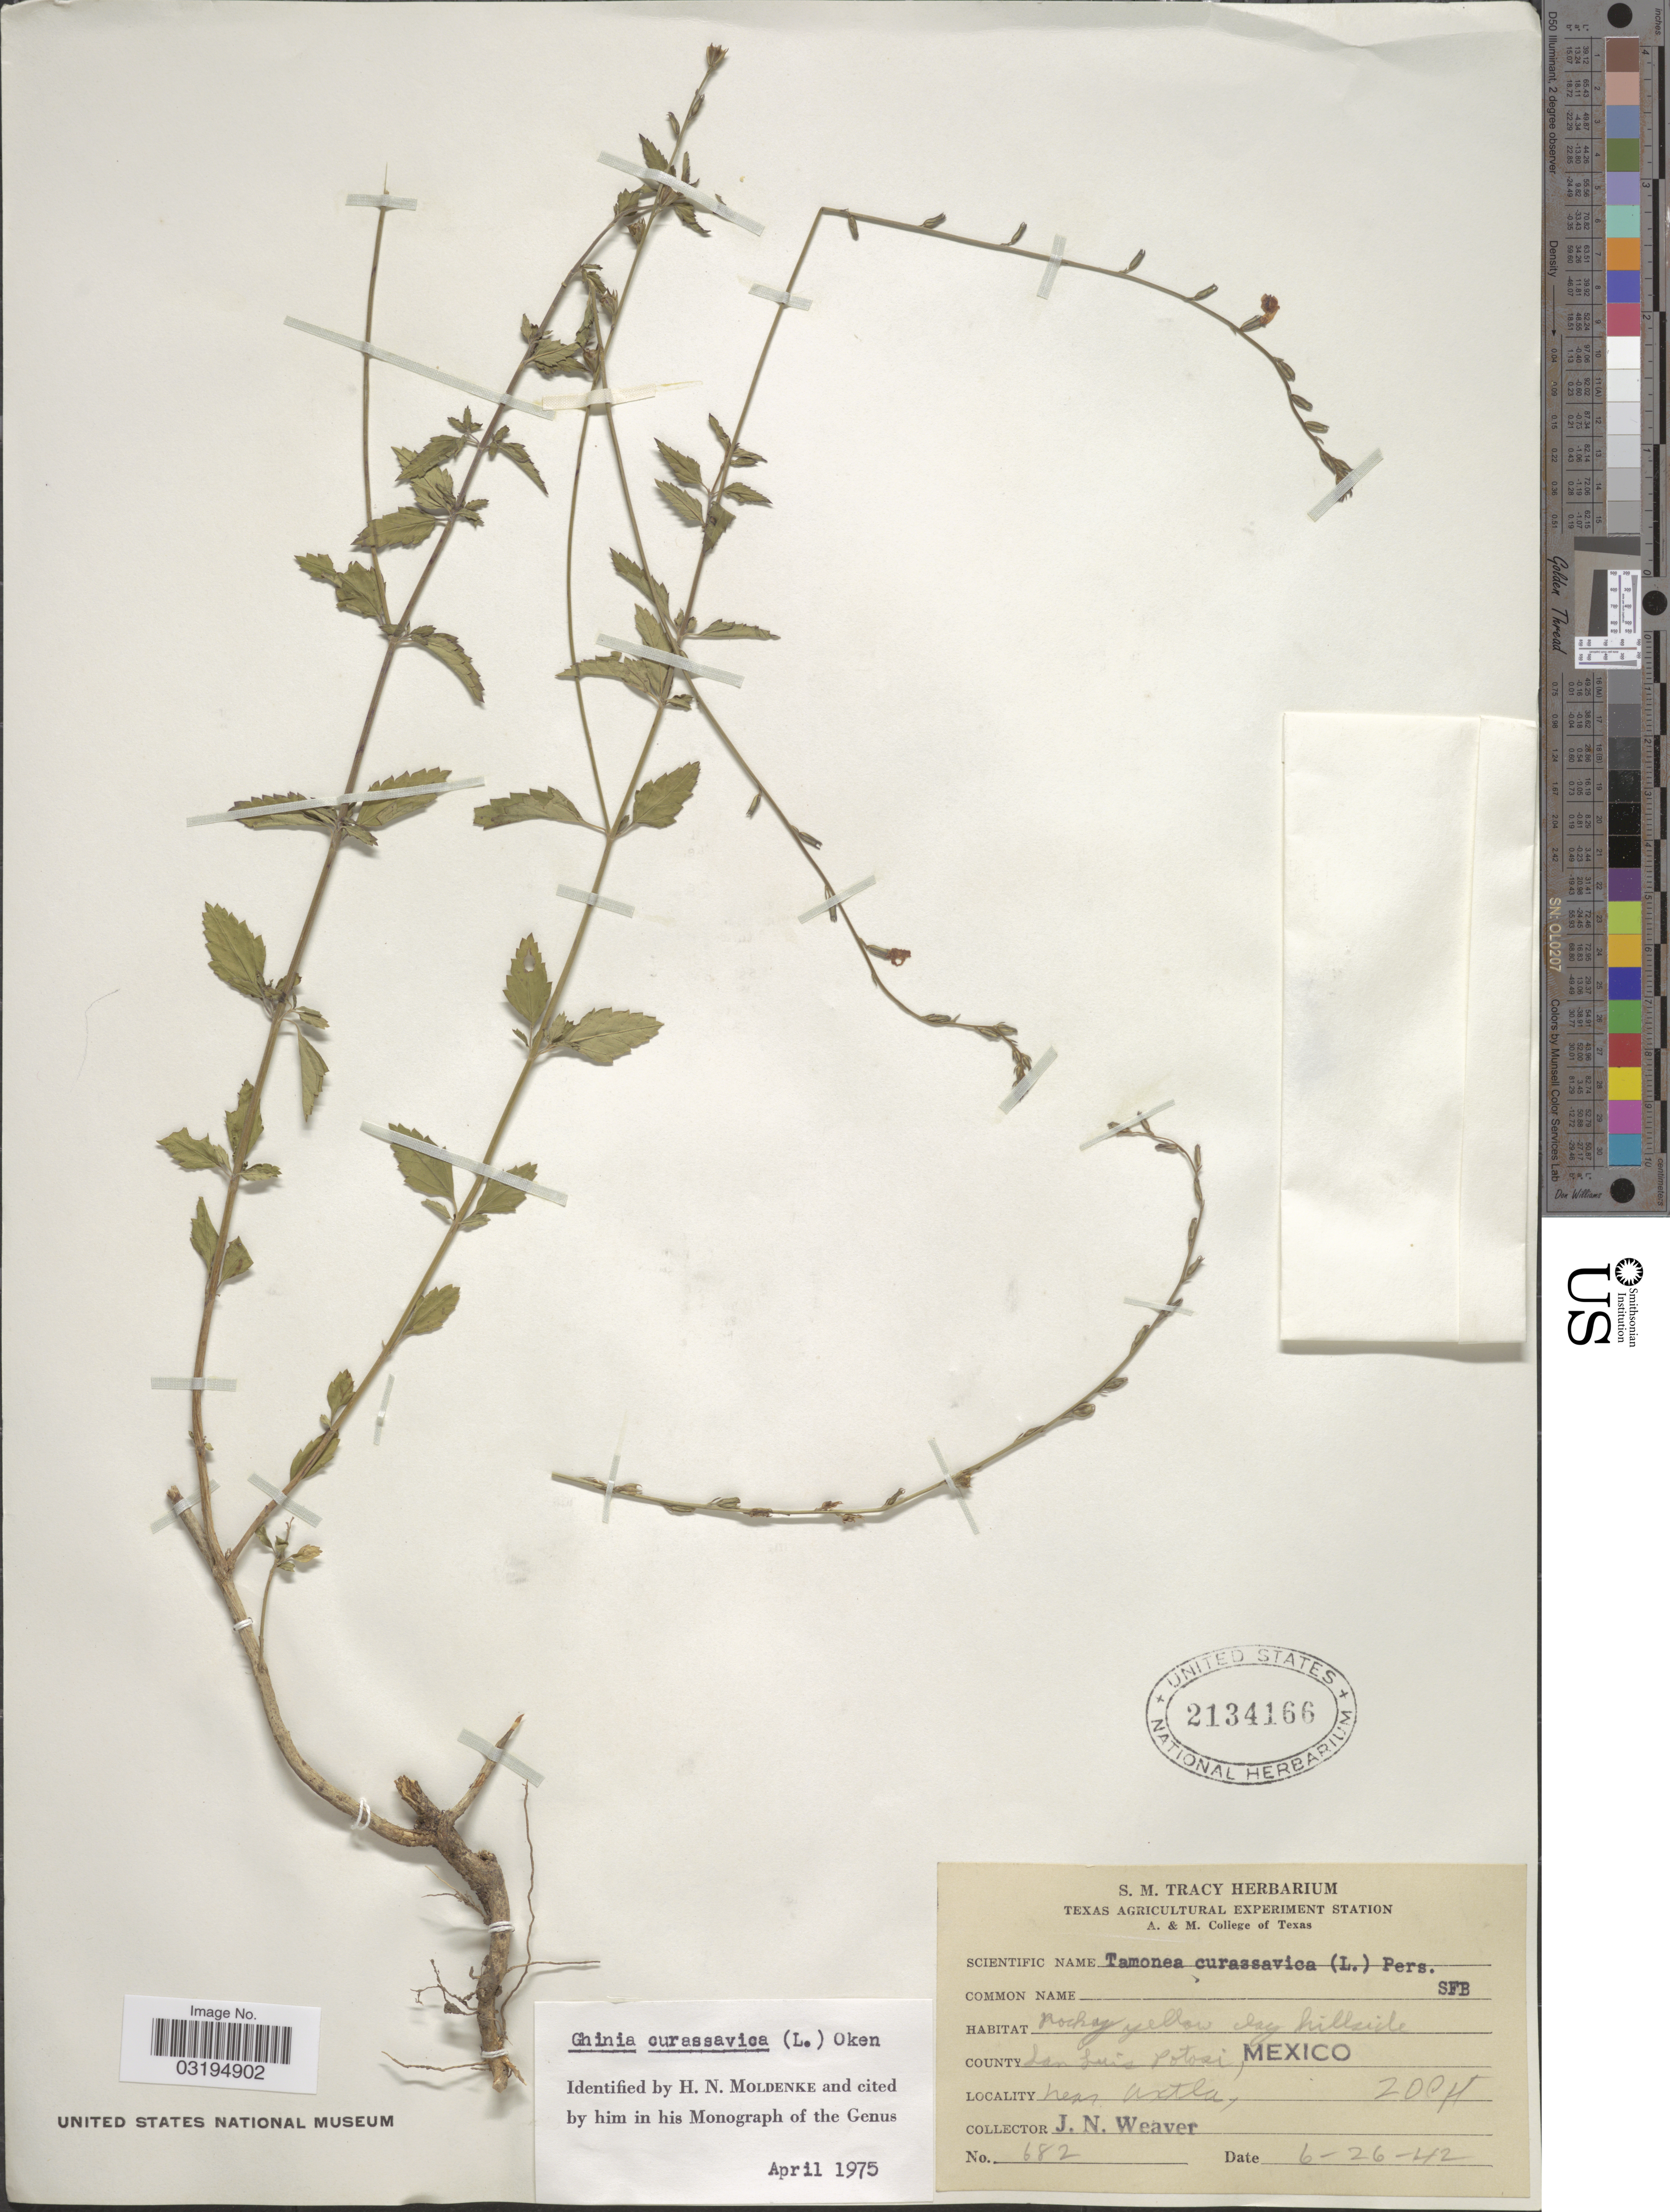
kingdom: Plantae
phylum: Tracheophyta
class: Magnoliopsida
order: Lamiales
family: Verbenaceae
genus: Tamonea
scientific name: Tamonea curassavica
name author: (L.) Pers.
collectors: J. N. Weaver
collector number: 682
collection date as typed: Transcribed d/m/y: 26/6/42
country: Mexico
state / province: San Luis Potosí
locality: County San Luis Potosi, near Axtla.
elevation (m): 61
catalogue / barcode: US 2134166